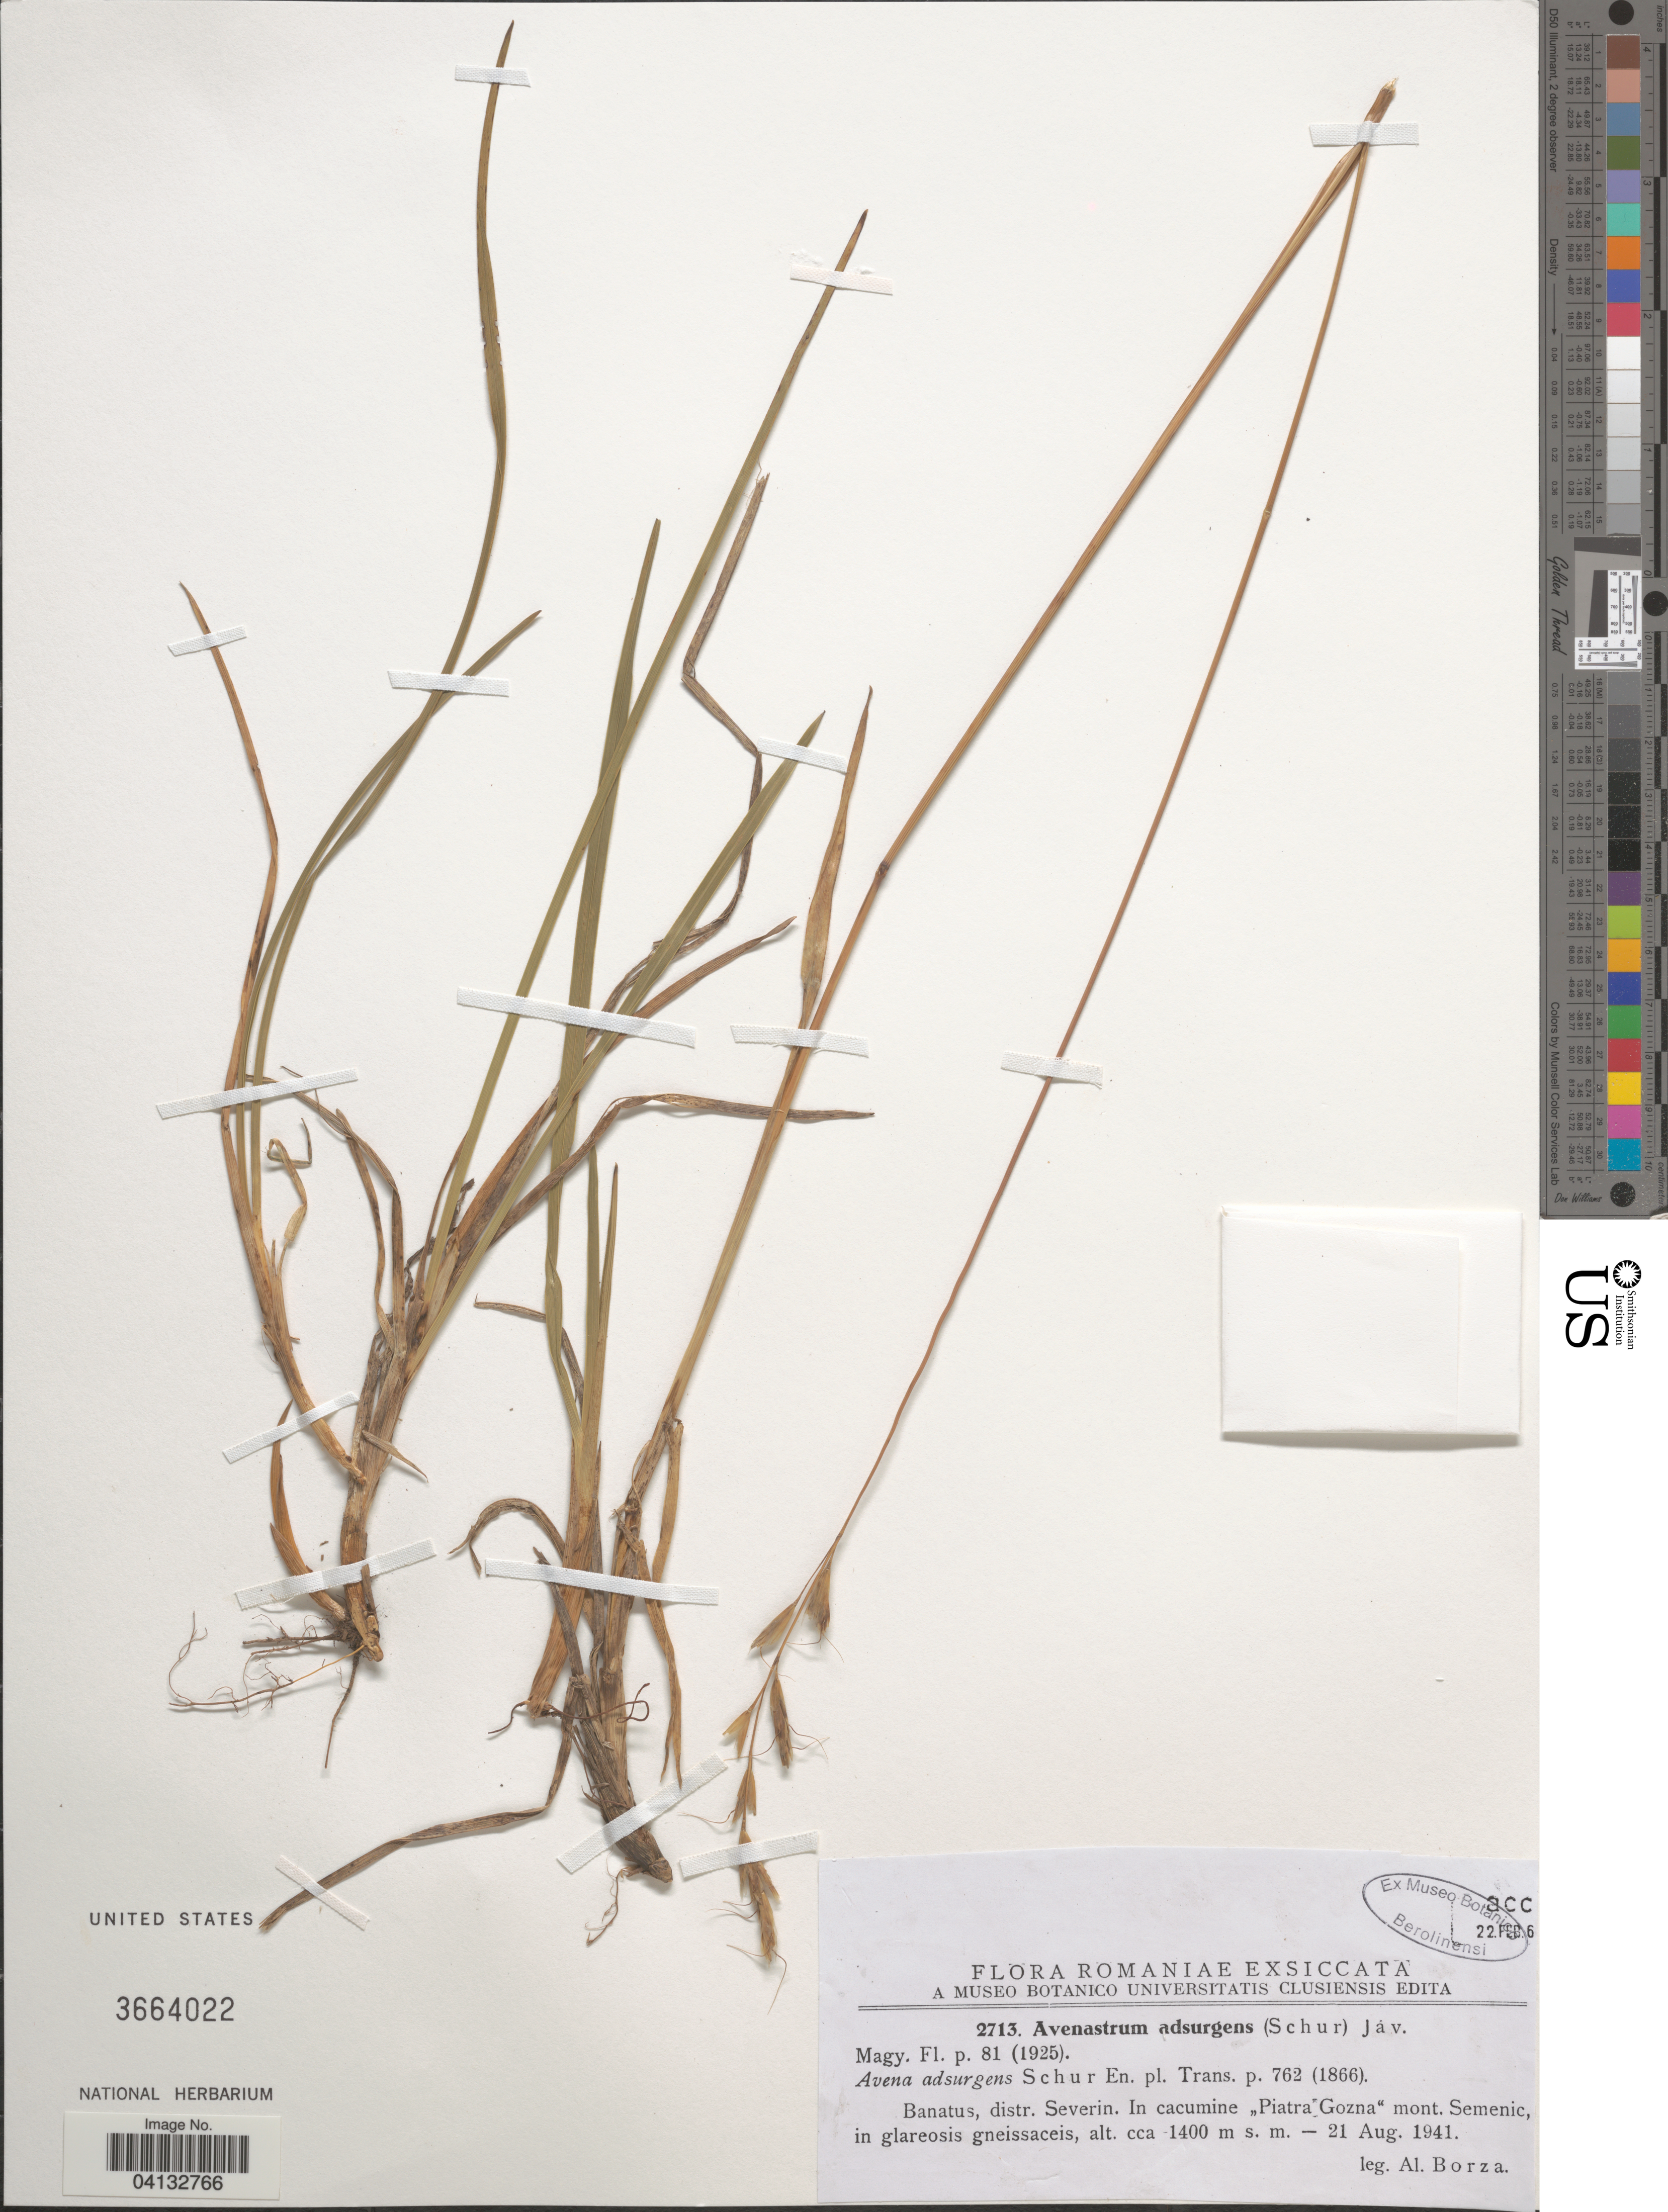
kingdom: Plantae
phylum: Tracheophyta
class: Liliopsida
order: Poales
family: Poaceae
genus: Avenastrum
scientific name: Avenastrum adsurgens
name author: Jáv.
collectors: A. Borza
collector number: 2713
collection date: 1941-08-21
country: Romania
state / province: Caras-Severin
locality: Banatus, distr. Severin. In cacumine "Piatra Gozna" mont. Semenic, in glareosis gneissaceis.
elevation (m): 1400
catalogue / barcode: US 3664022